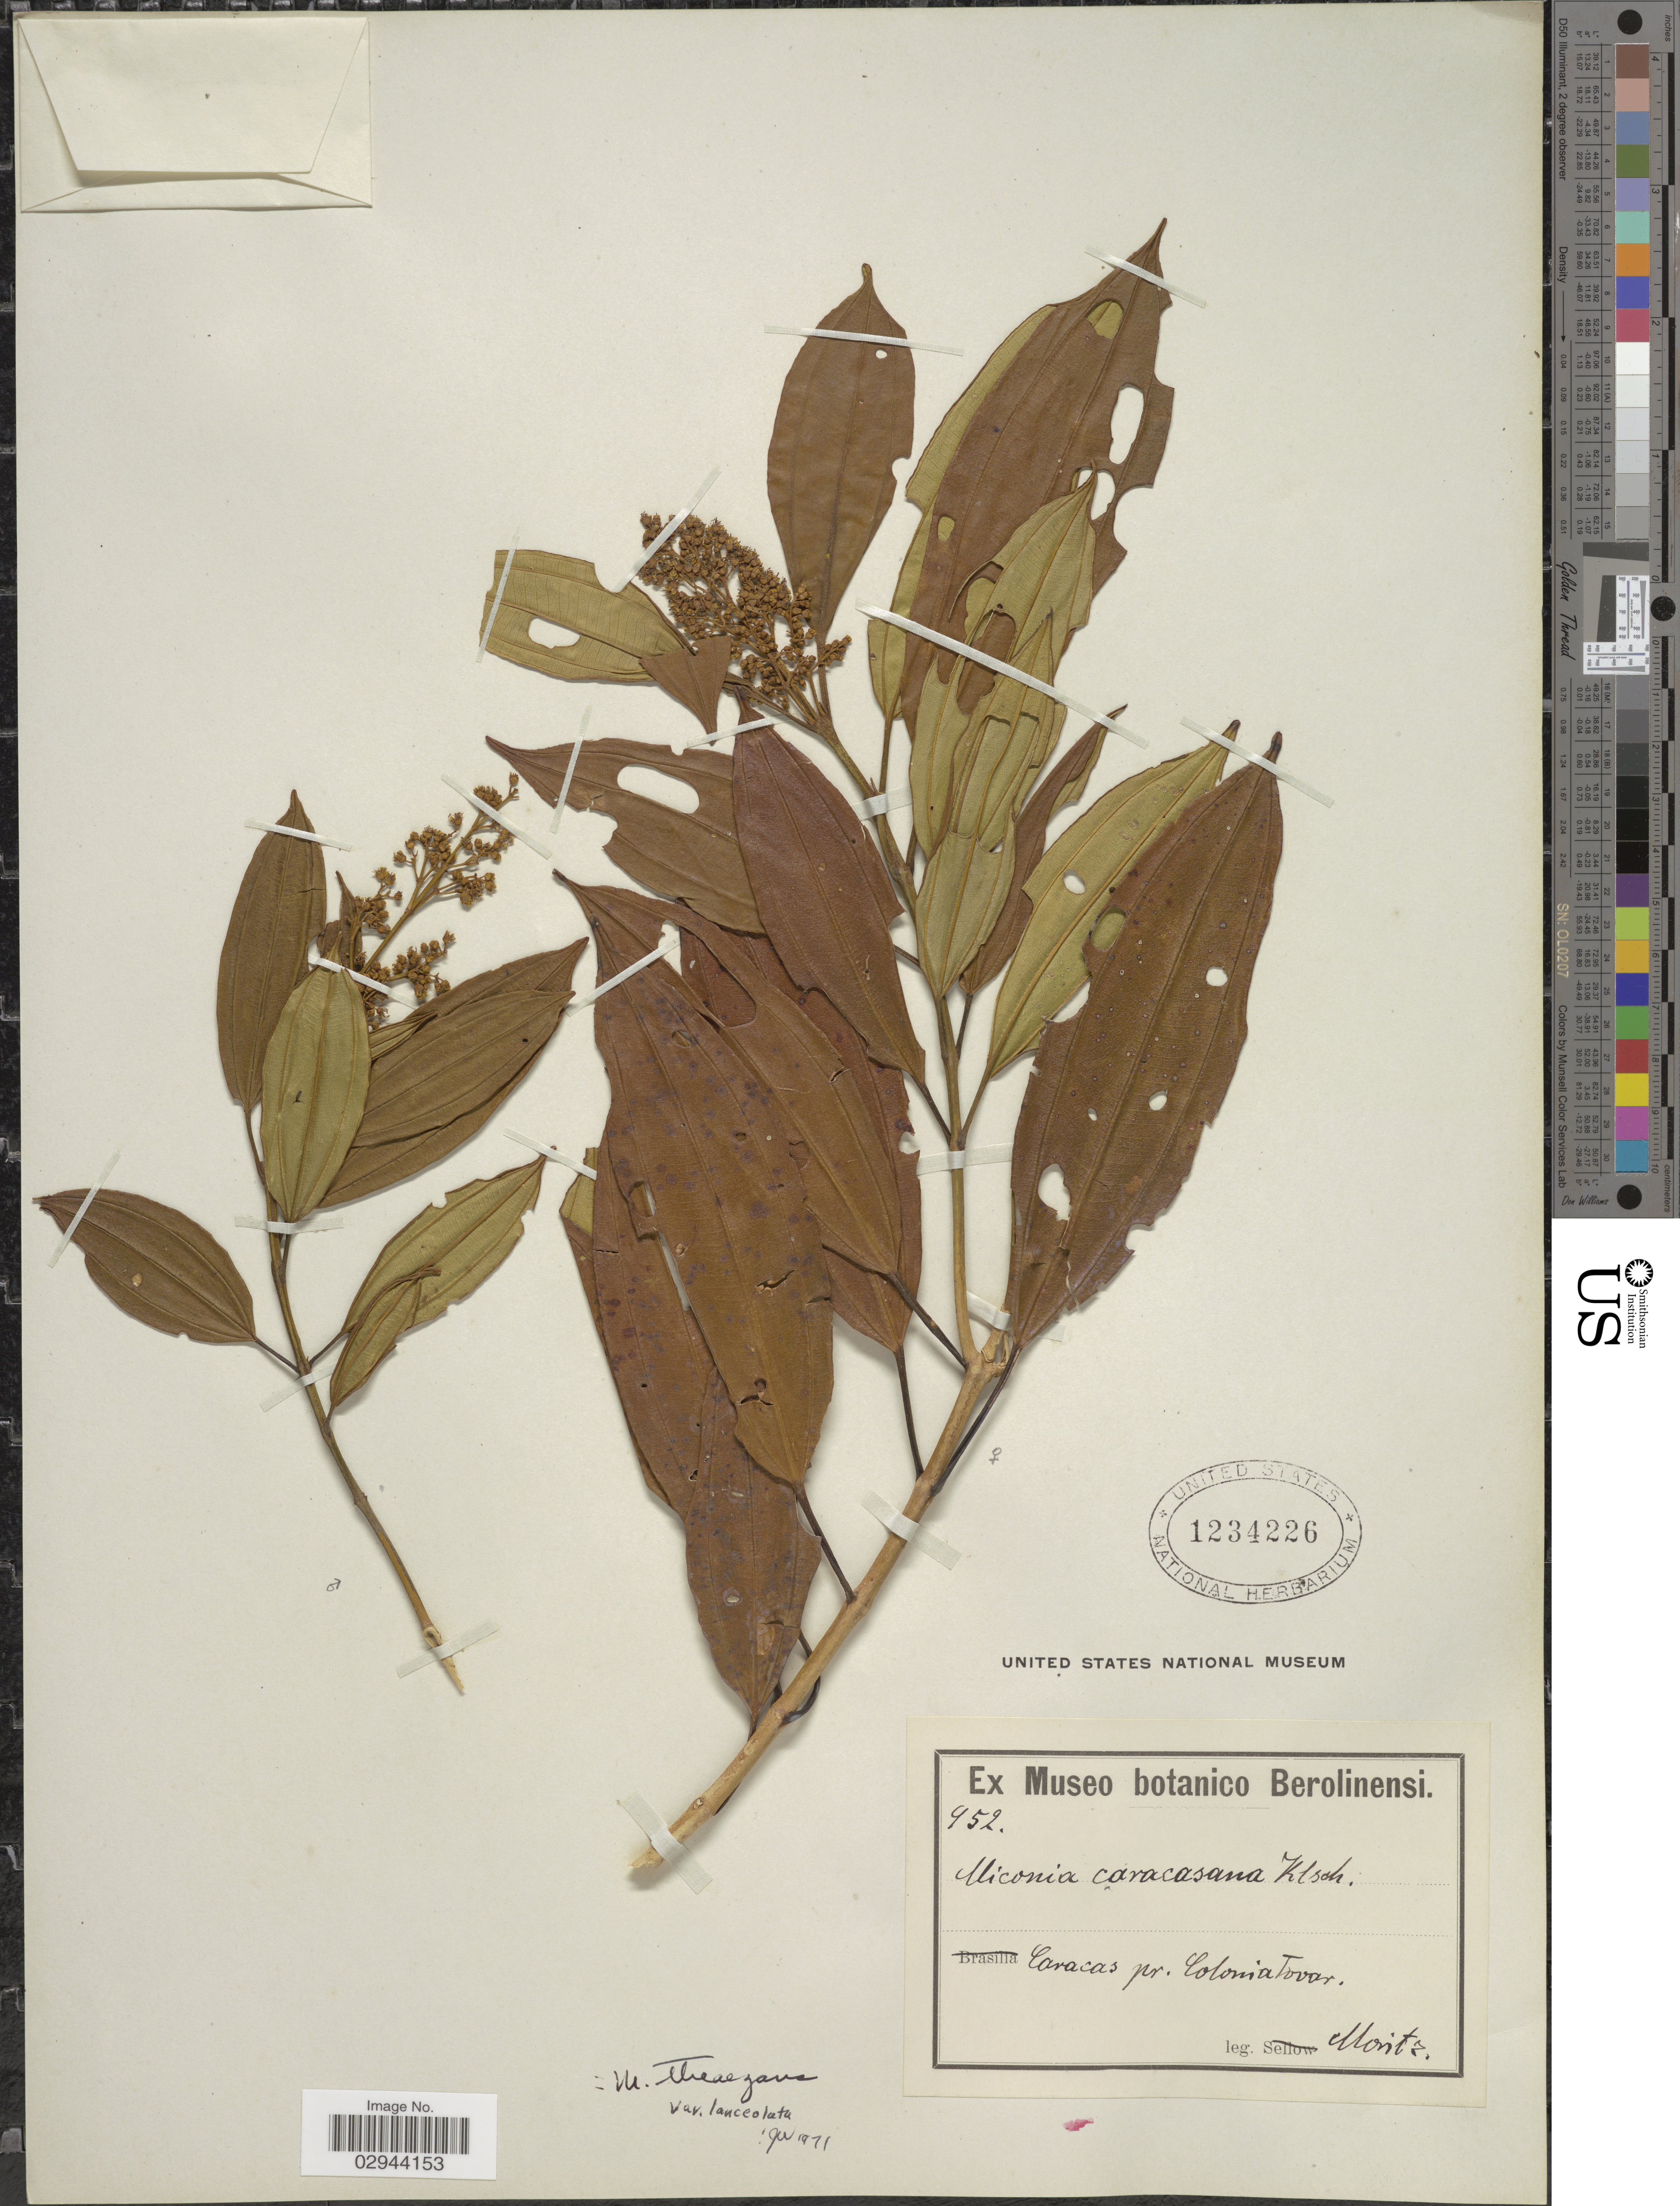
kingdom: Plantae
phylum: Tracheophyta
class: Magnoliopsida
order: Myrtales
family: Melastomataceae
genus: Miconia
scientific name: Miconia theizans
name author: (Bonpl.) Cogn.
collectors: Moritz, --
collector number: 952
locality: Caracas pr. Colonia Tovar.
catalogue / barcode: US 1234226